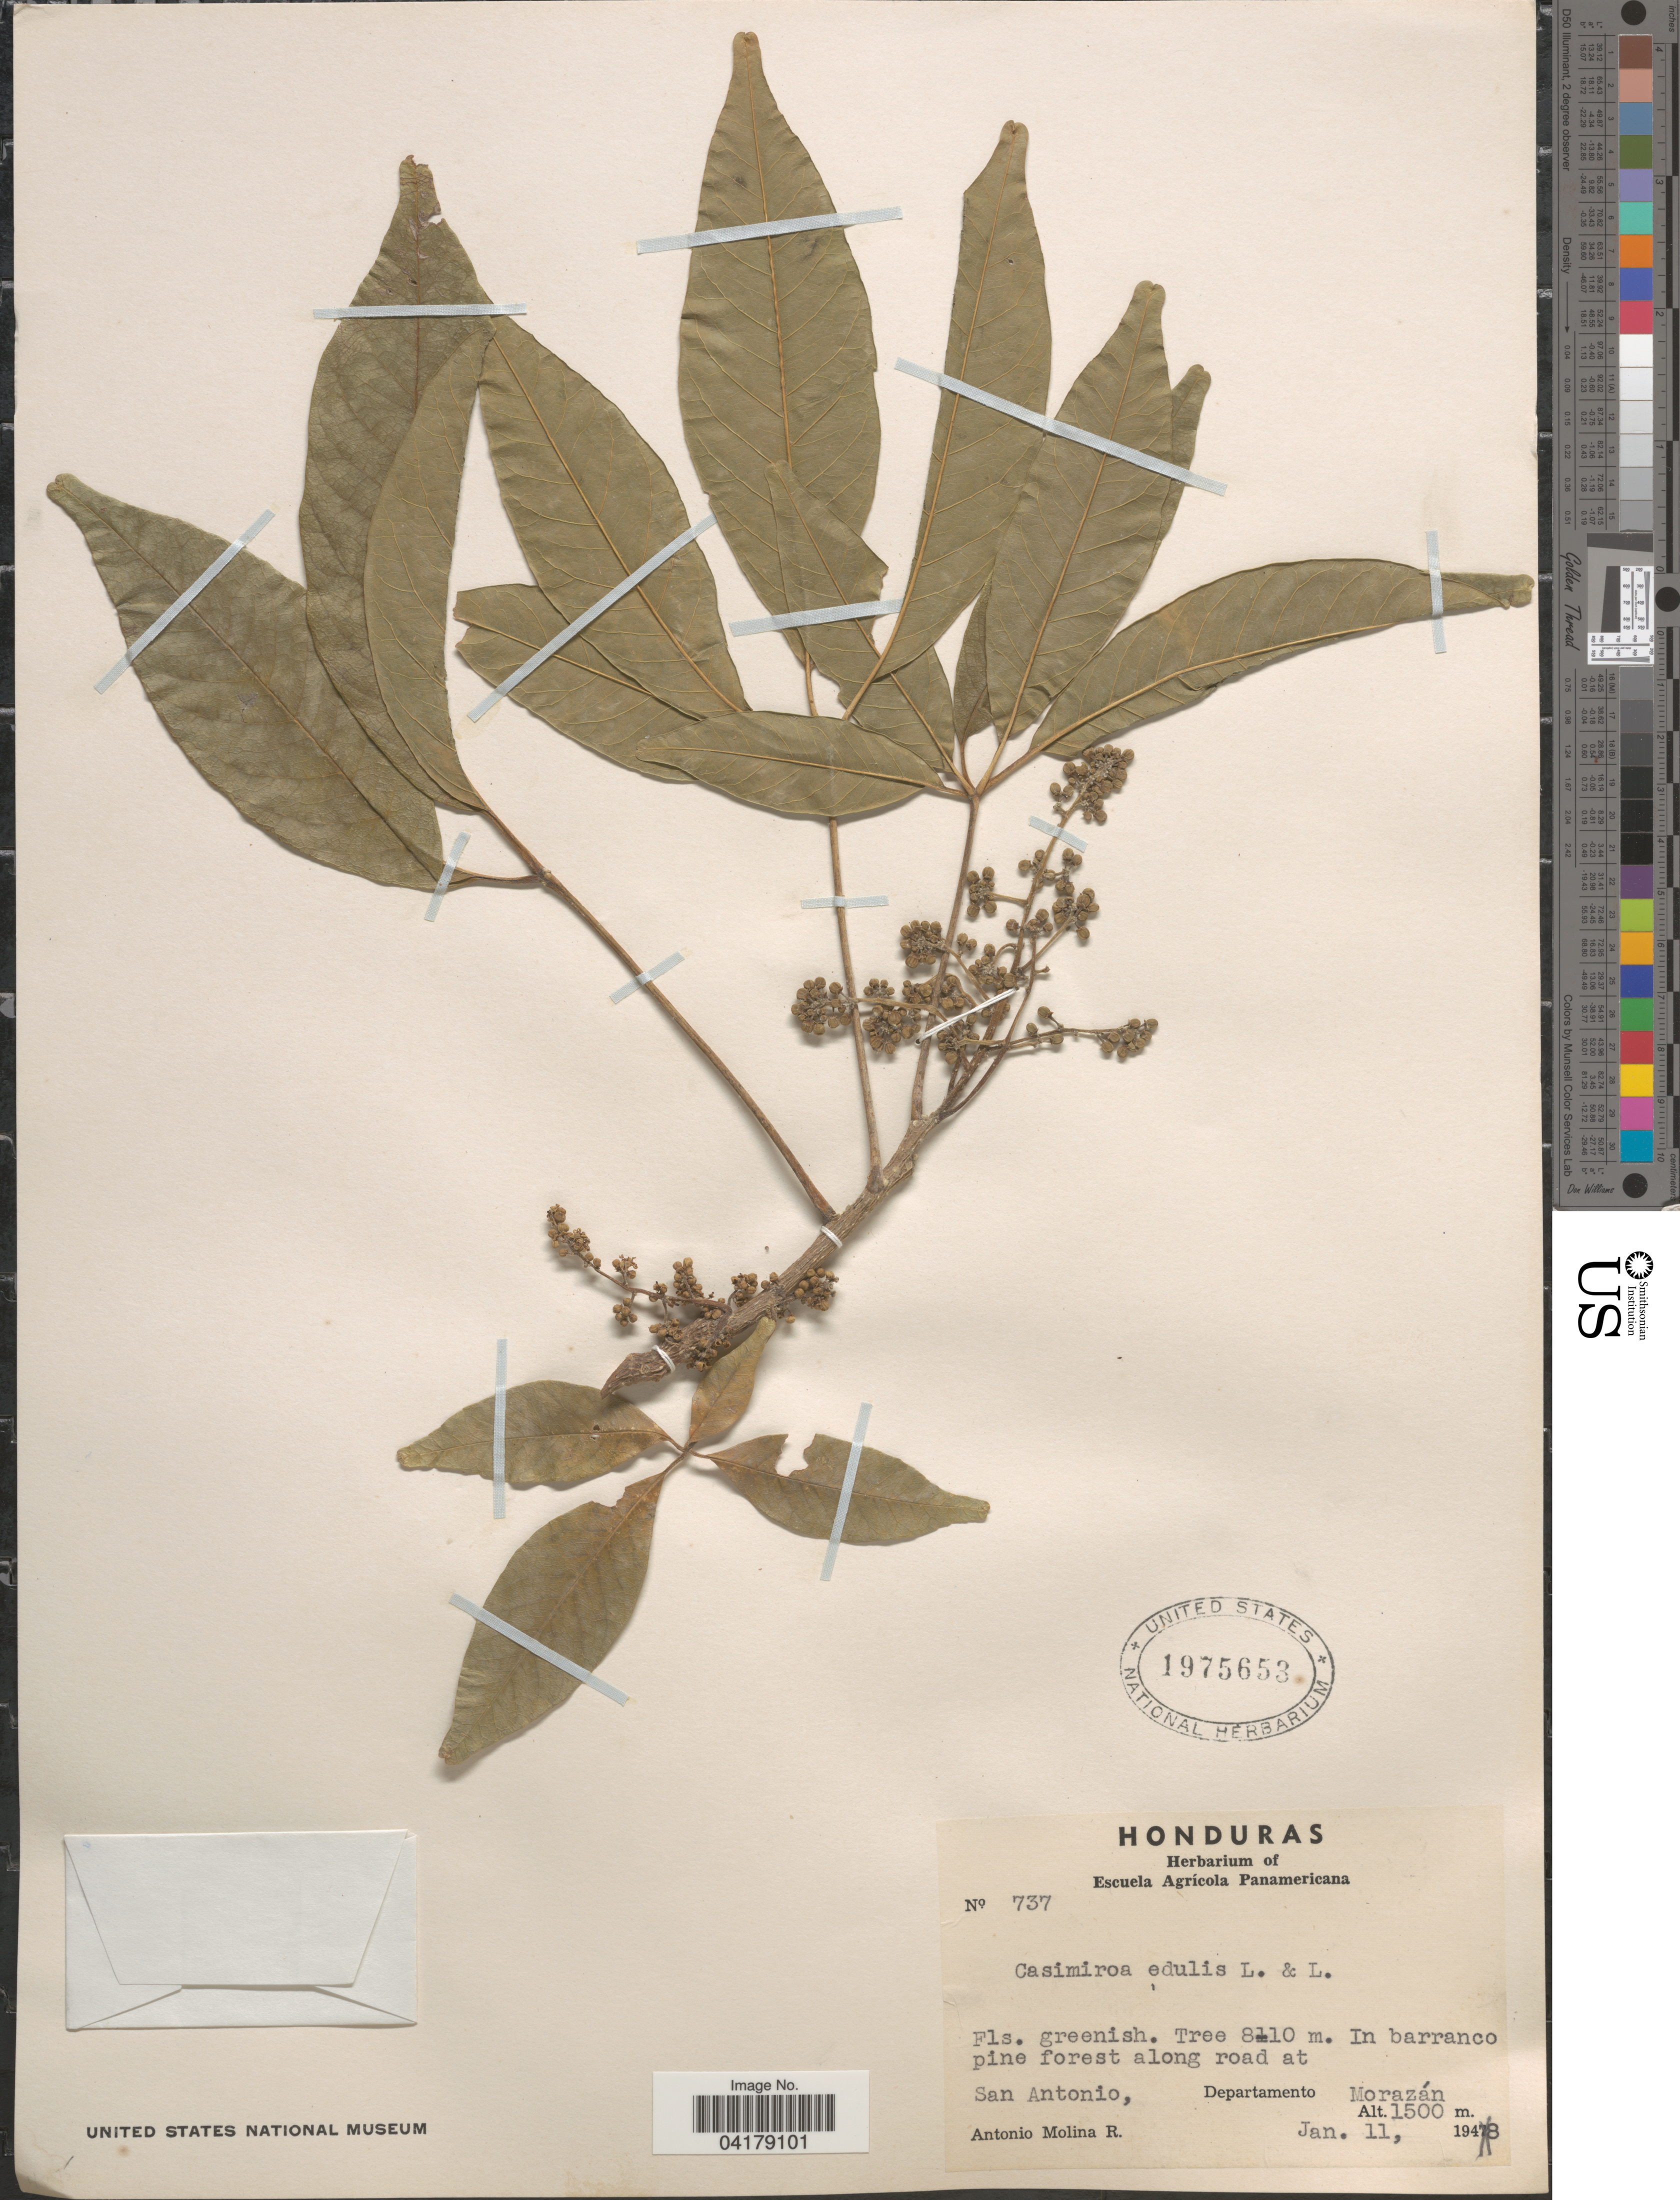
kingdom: Plantae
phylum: Tracheophyta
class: Magnoliopsida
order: Sapindales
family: Rutaceae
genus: Casimiroa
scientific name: Casimiroa edulis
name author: La Llave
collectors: A. Molina R.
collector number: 737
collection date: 1948-01-11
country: Honduras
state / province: Fco. Morazán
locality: In barranco pine forest along road at San Antonio, Departamento Morazán.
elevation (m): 1500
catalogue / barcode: US 1975653